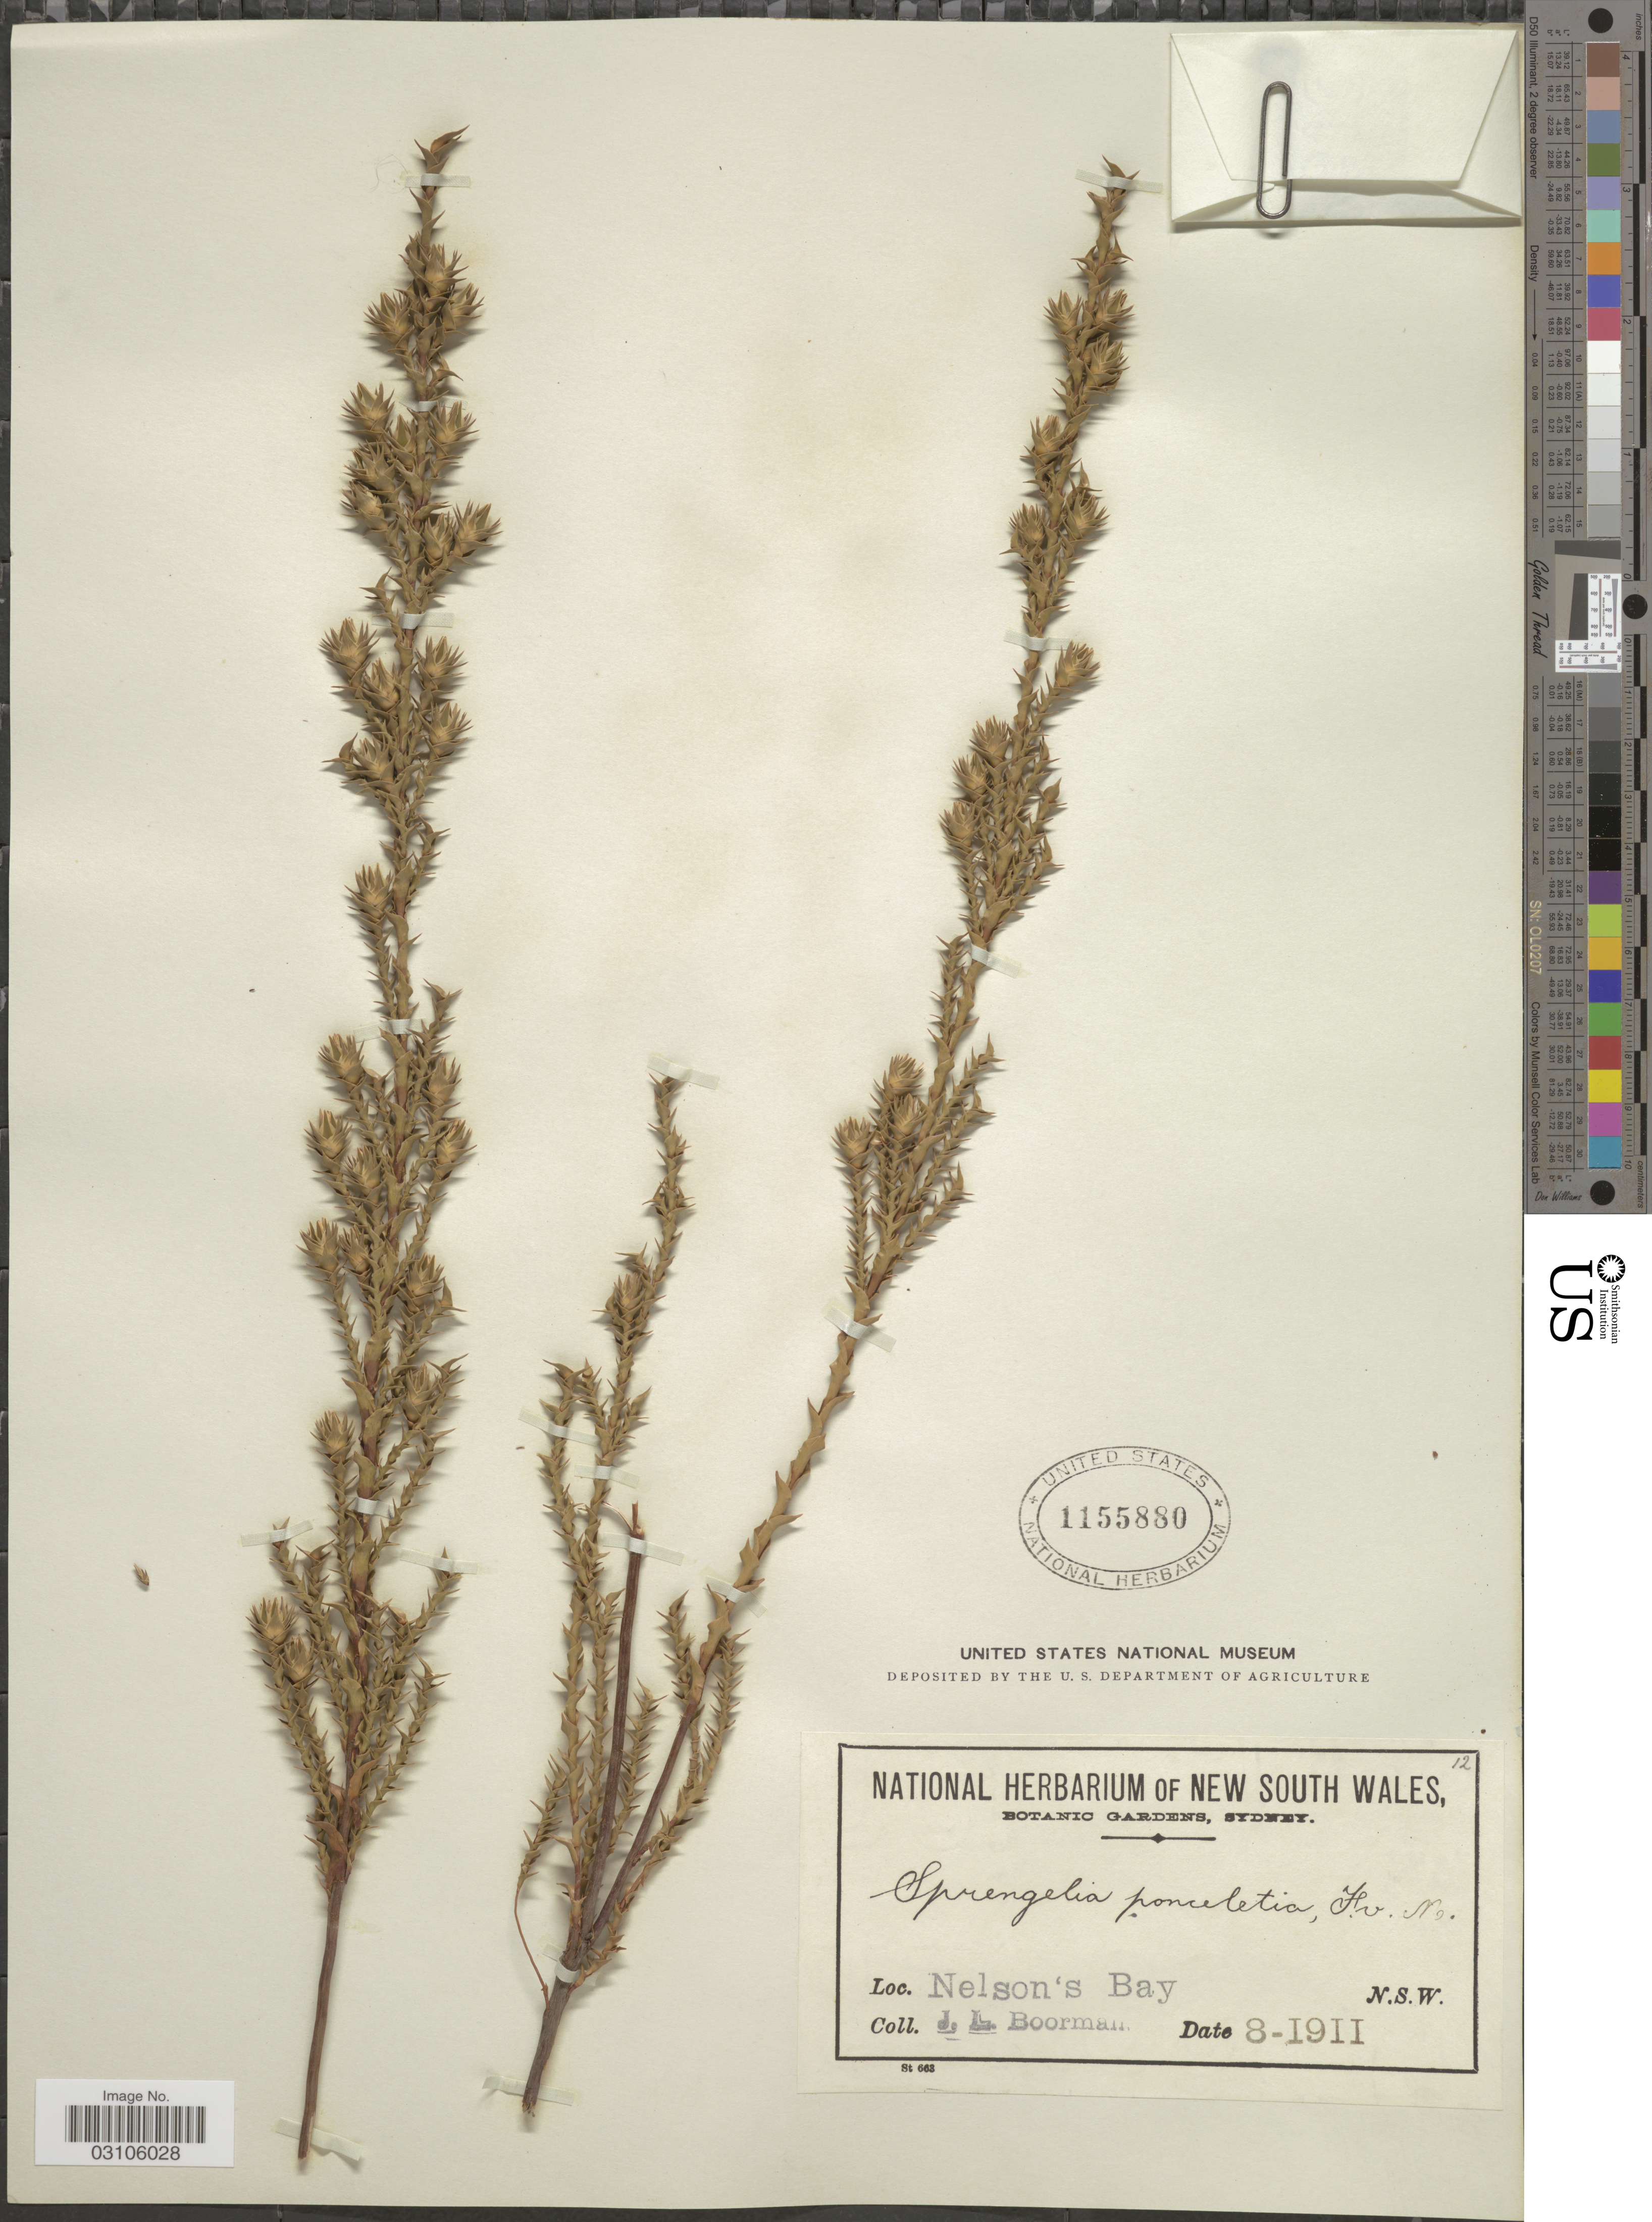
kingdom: Plantae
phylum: Tracheophyta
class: Magnoliopsida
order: Ericales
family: Ericaceae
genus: Sprengelia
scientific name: Sprengelia ponceletia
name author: F. Muell.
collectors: J. Boorman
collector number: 12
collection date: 1911-08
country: Australia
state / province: New South Wales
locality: Nelson's Bay.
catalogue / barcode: US 1155880